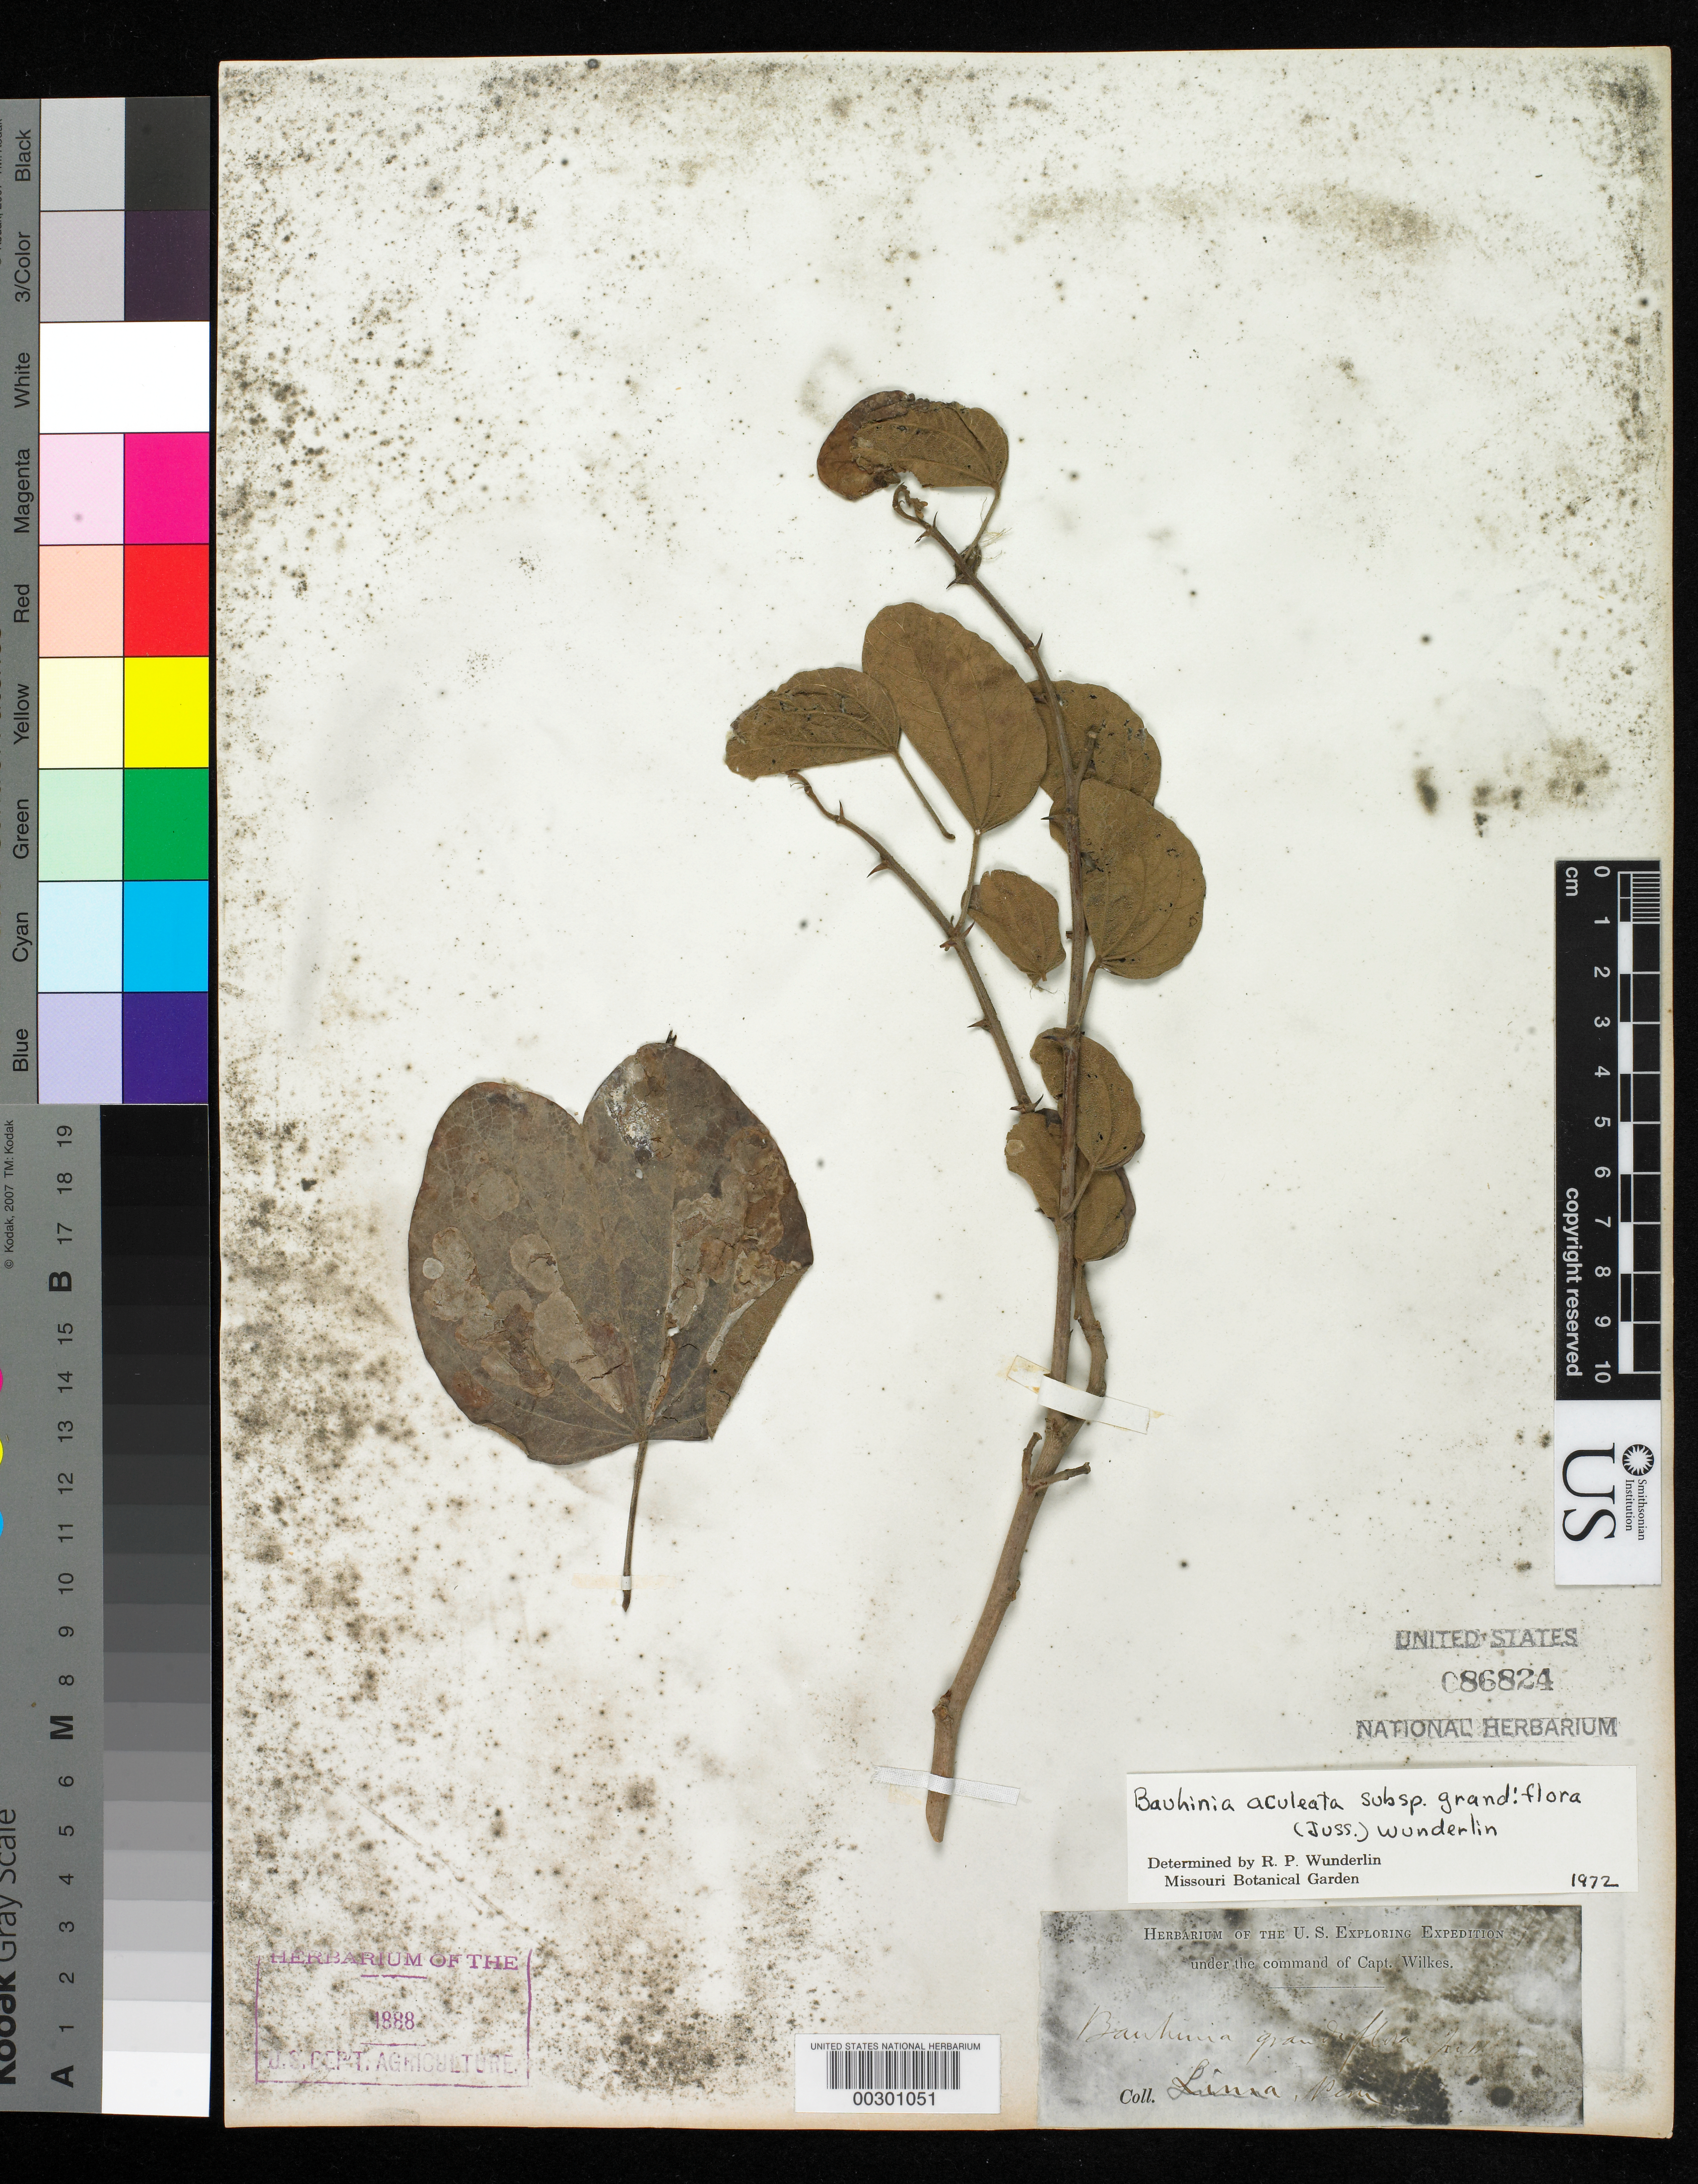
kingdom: Plantae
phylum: Tracheophyta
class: Magnoliopsida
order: Fabales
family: Fabaceae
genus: Bauhinia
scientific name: Bauhinia aculeata subsp. grandiflora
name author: (Juss.) Wunderlin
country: Peru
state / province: Lima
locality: Lima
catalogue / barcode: US 86824